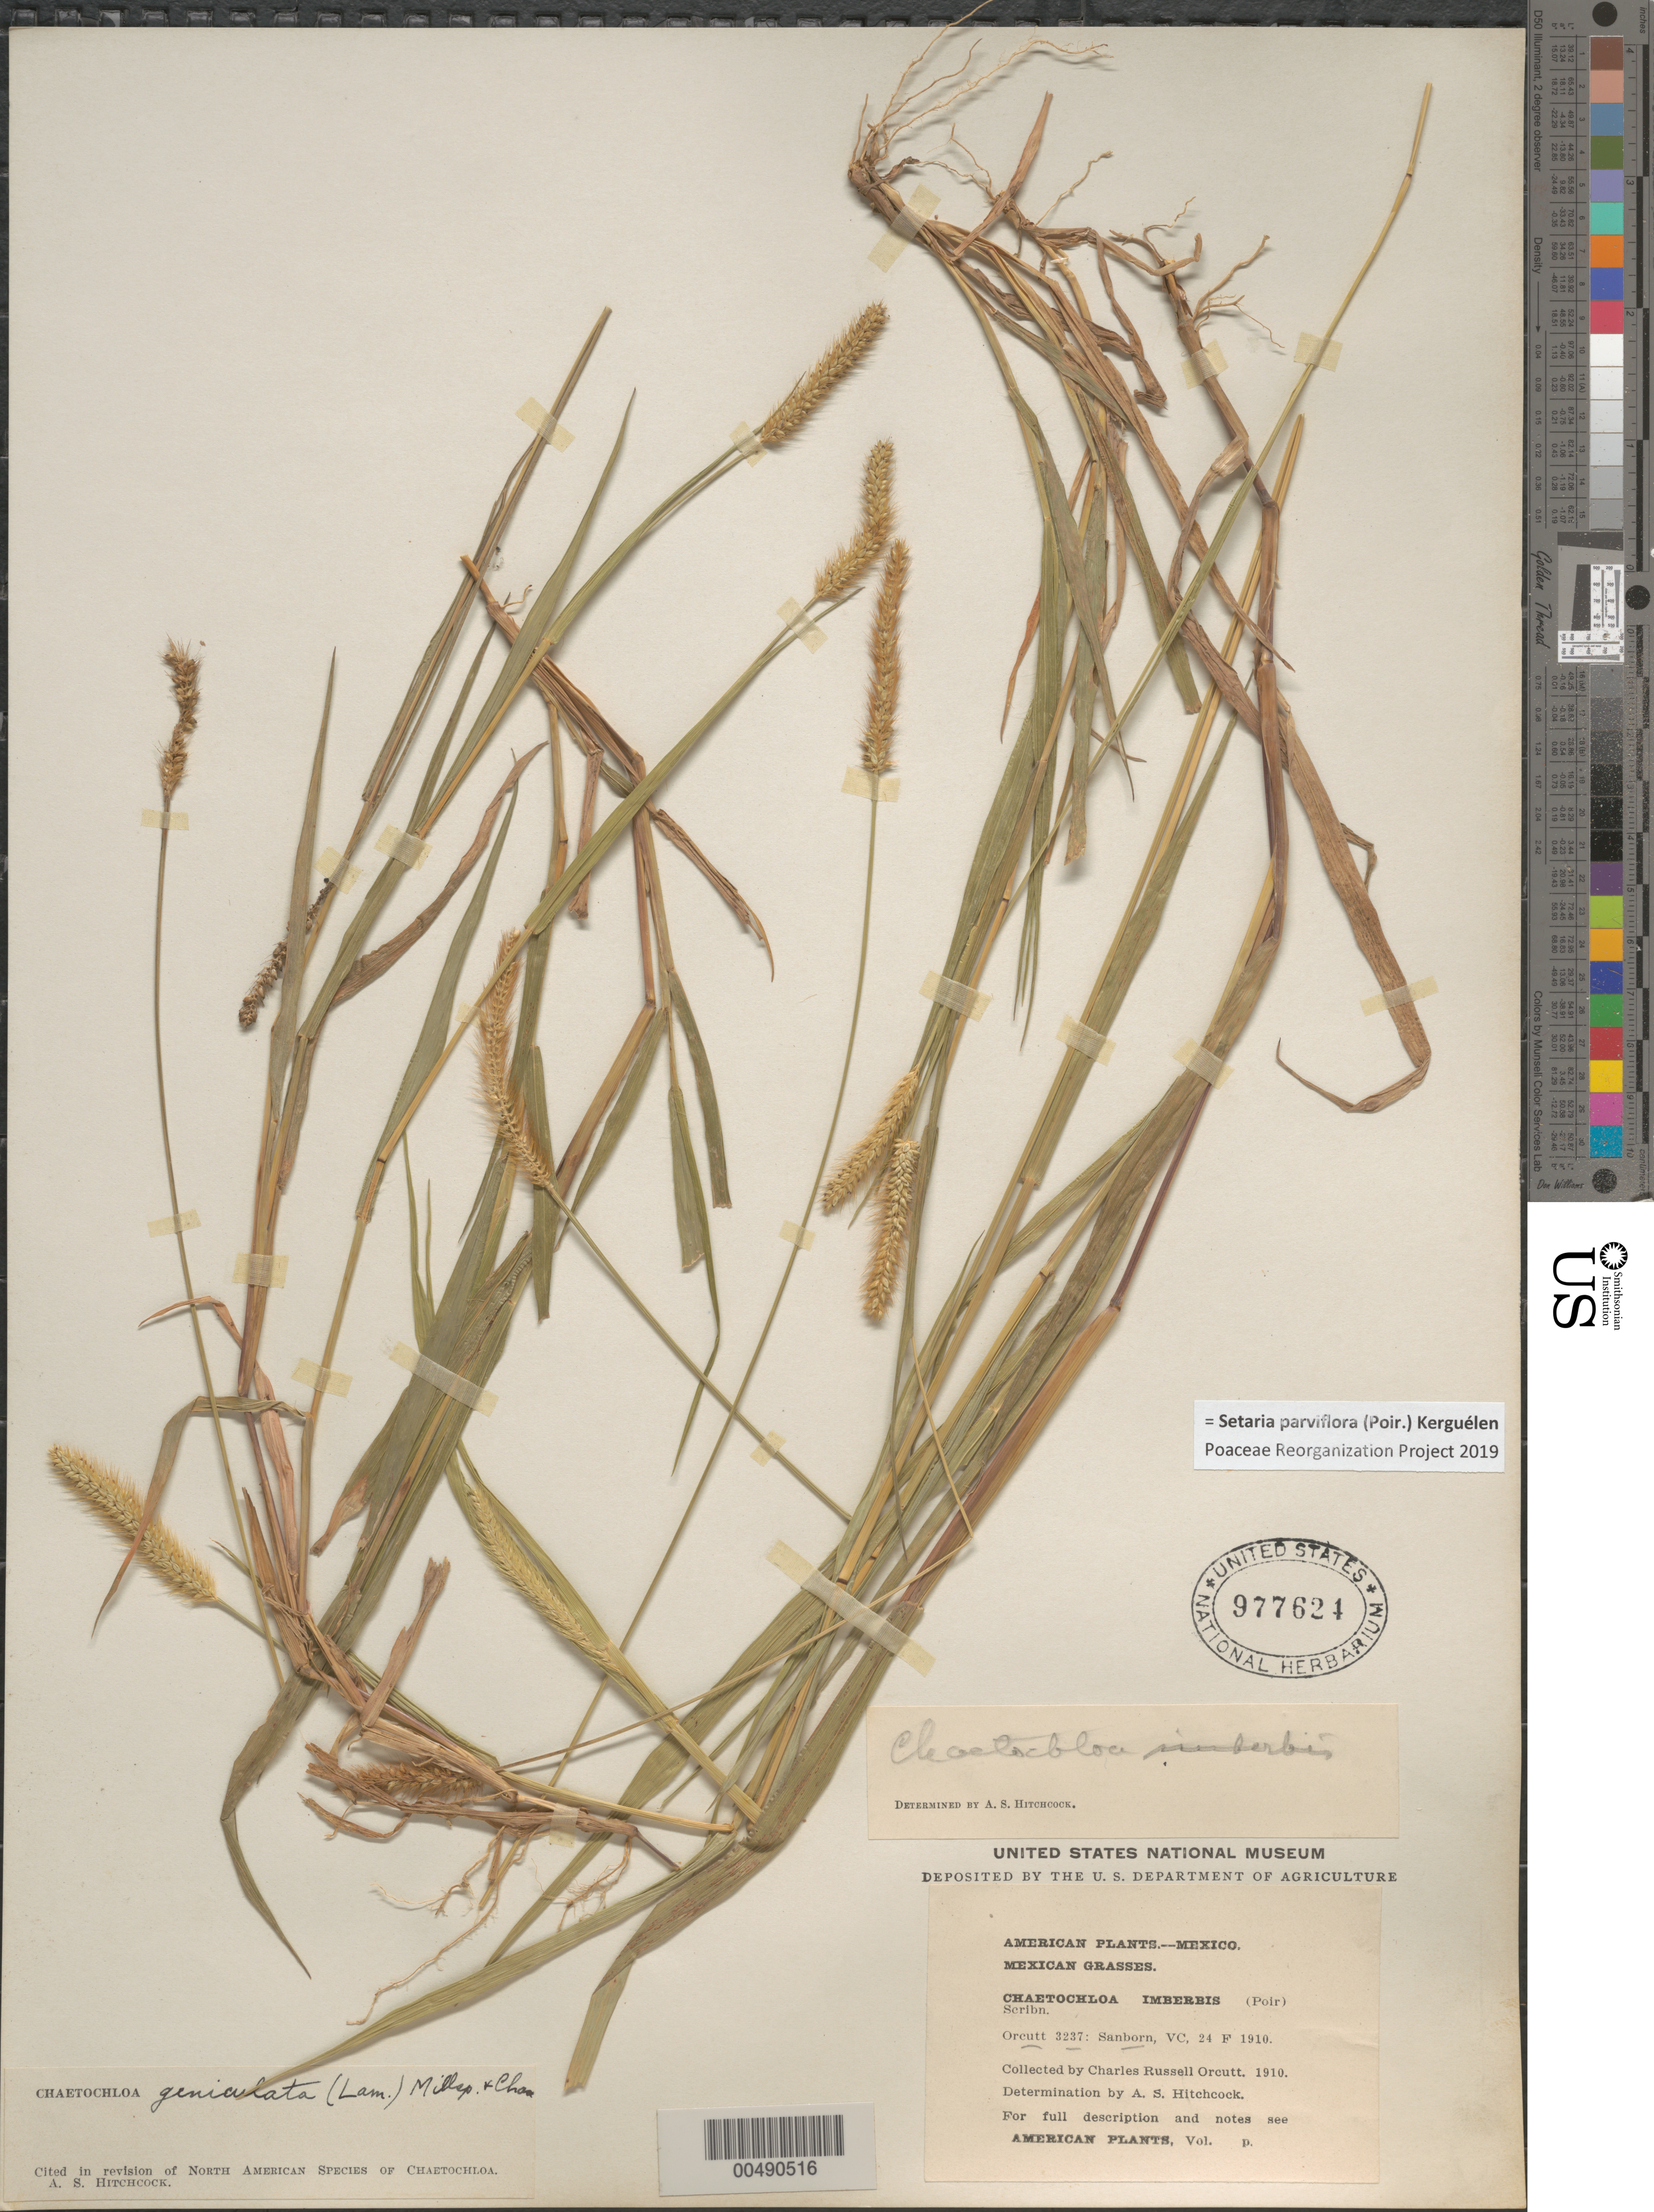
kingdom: Plantae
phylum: Tracheophyta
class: Liliopsida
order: Poales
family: Poaceae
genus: Setaria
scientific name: Setaria parviflora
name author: (Poir.) Kerguélen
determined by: Poaceae Reorganization Project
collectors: C. R. Orcutt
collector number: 3237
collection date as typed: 24 Feb 1910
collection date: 1910-02-24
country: Mexico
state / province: Veracruz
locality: Sanborn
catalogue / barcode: US 977624